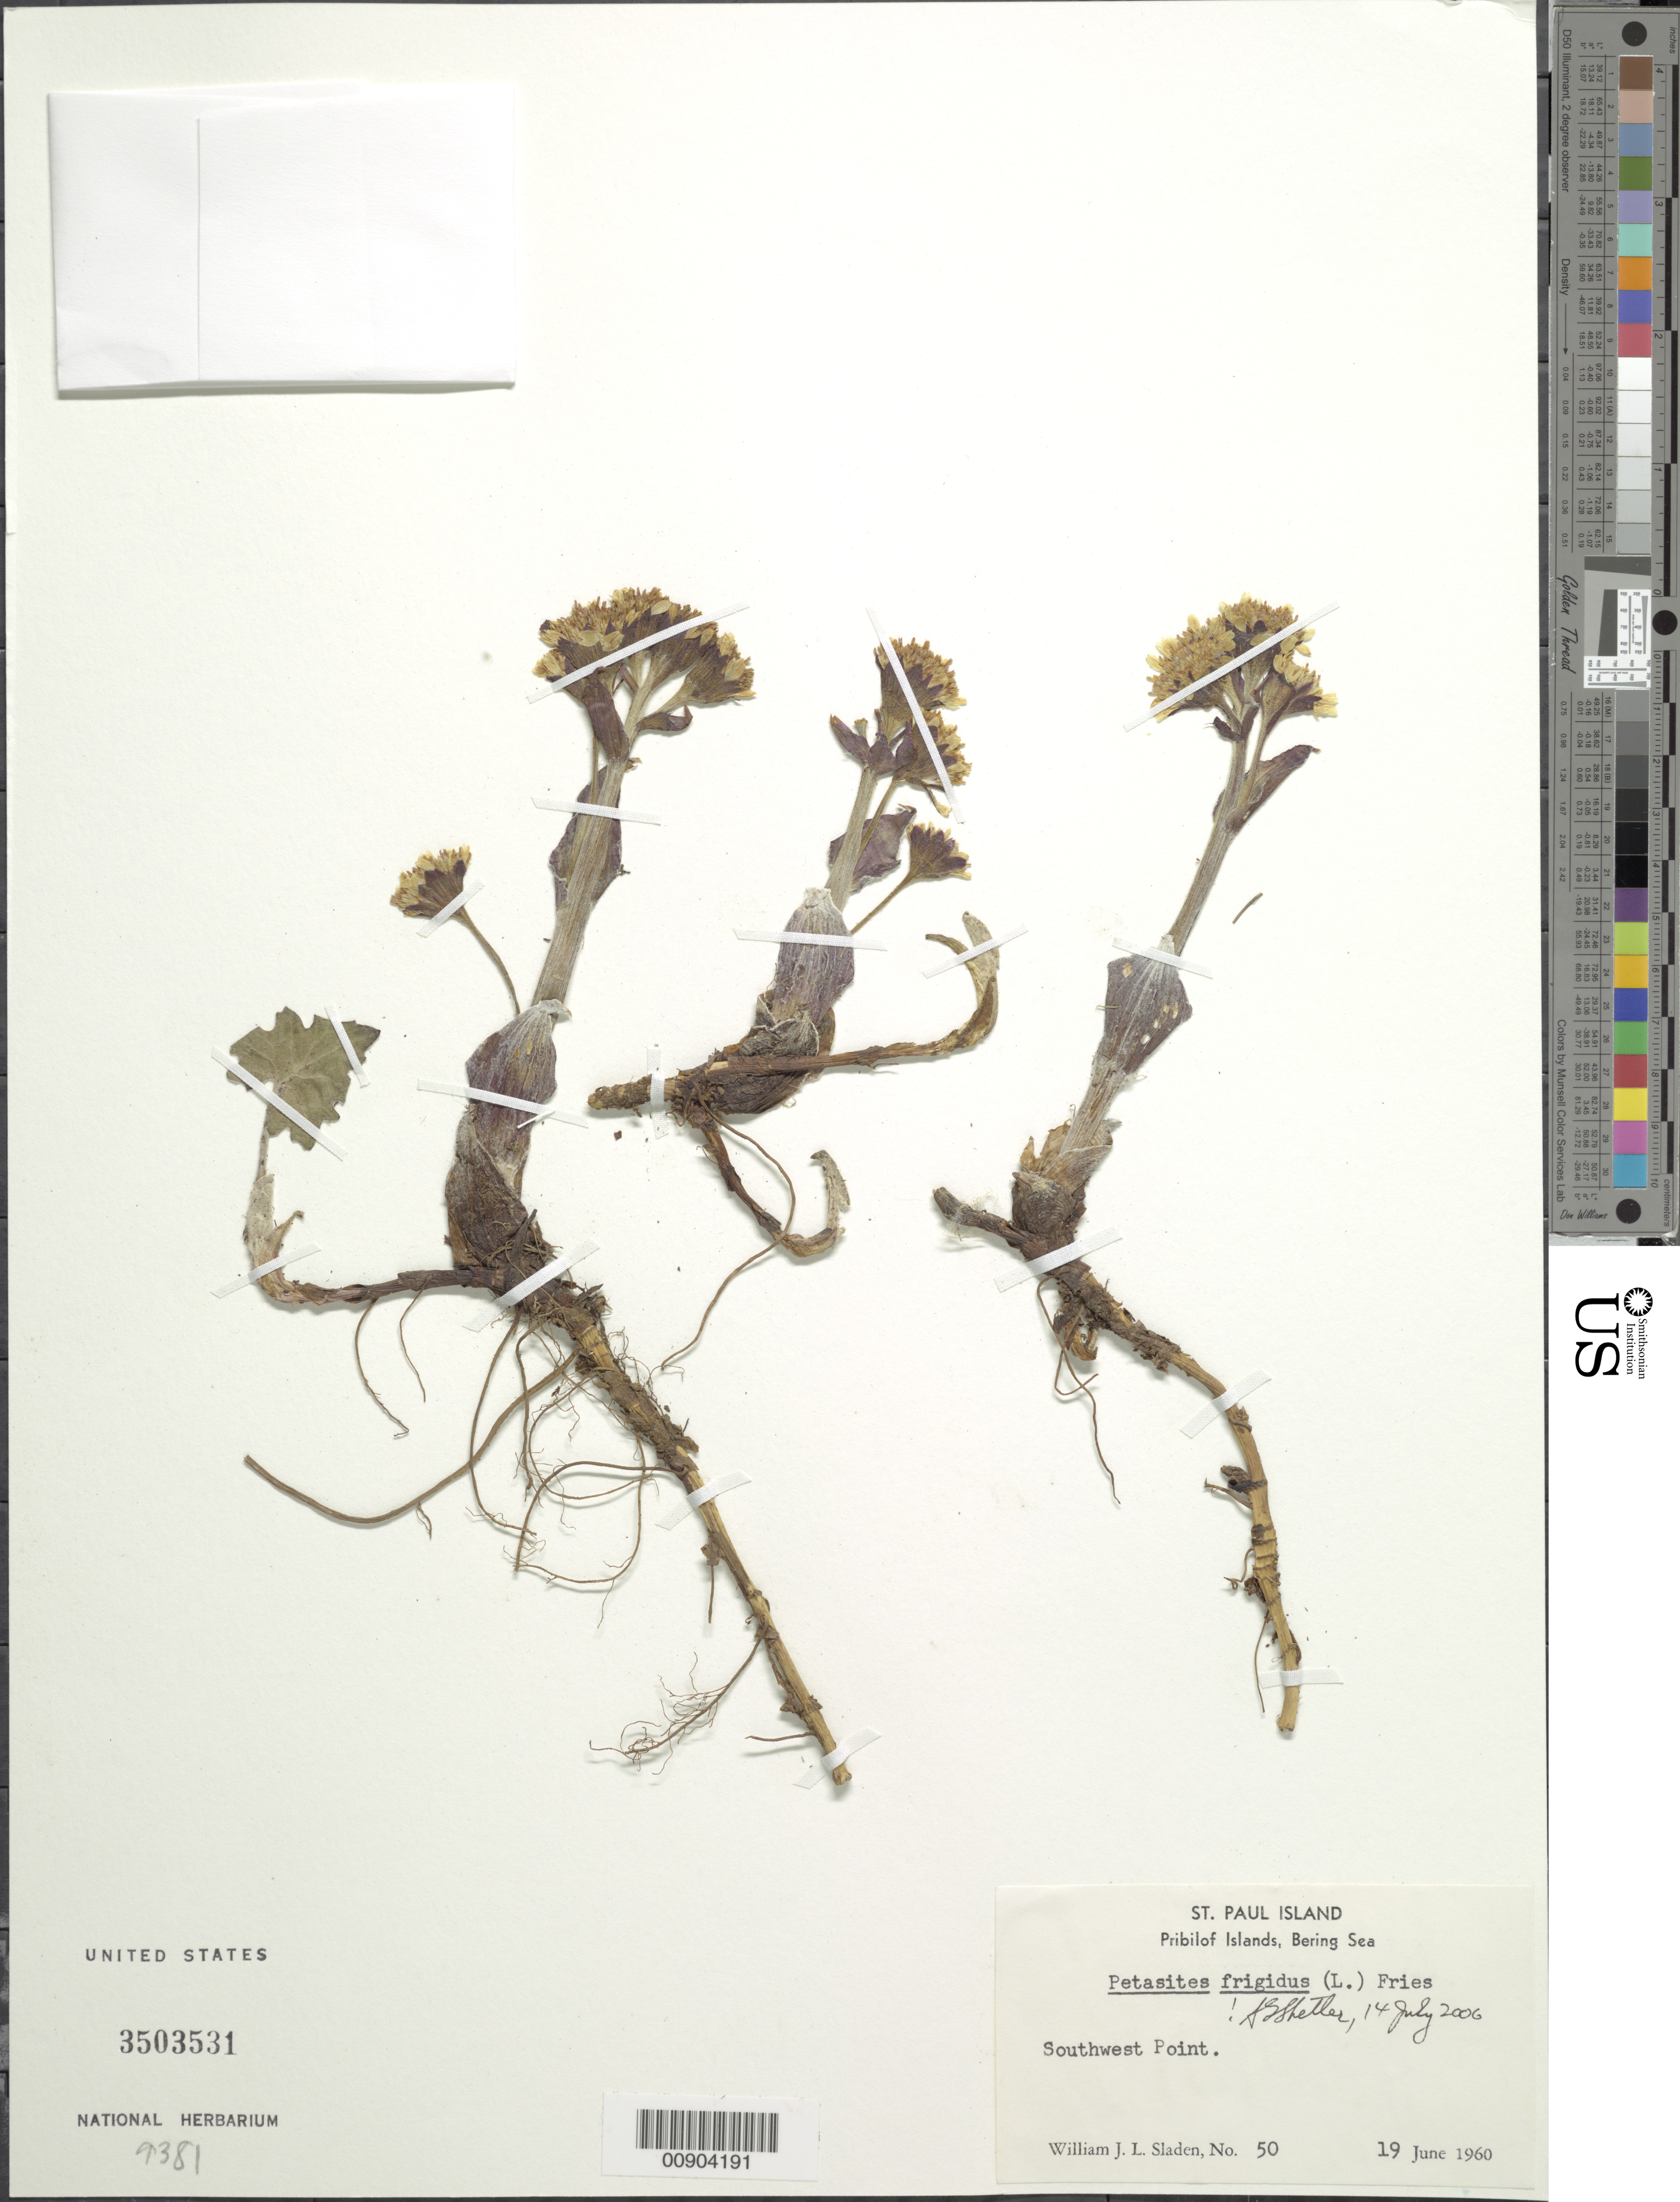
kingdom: Plantae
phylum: Tracheophyta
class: Magnoliopsida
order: Asterales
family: Asteraceae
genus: Petasites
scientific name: Petasites frigidus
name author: (L.) Fr.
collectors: W. Sladen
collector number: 50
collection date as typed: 19 Jun 1960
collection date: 1960-06-19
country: United States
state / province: Alaska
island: St. Paul Island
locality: Southwest Point., Bering Sea, Pribilof Islands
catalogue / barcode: US 3503531